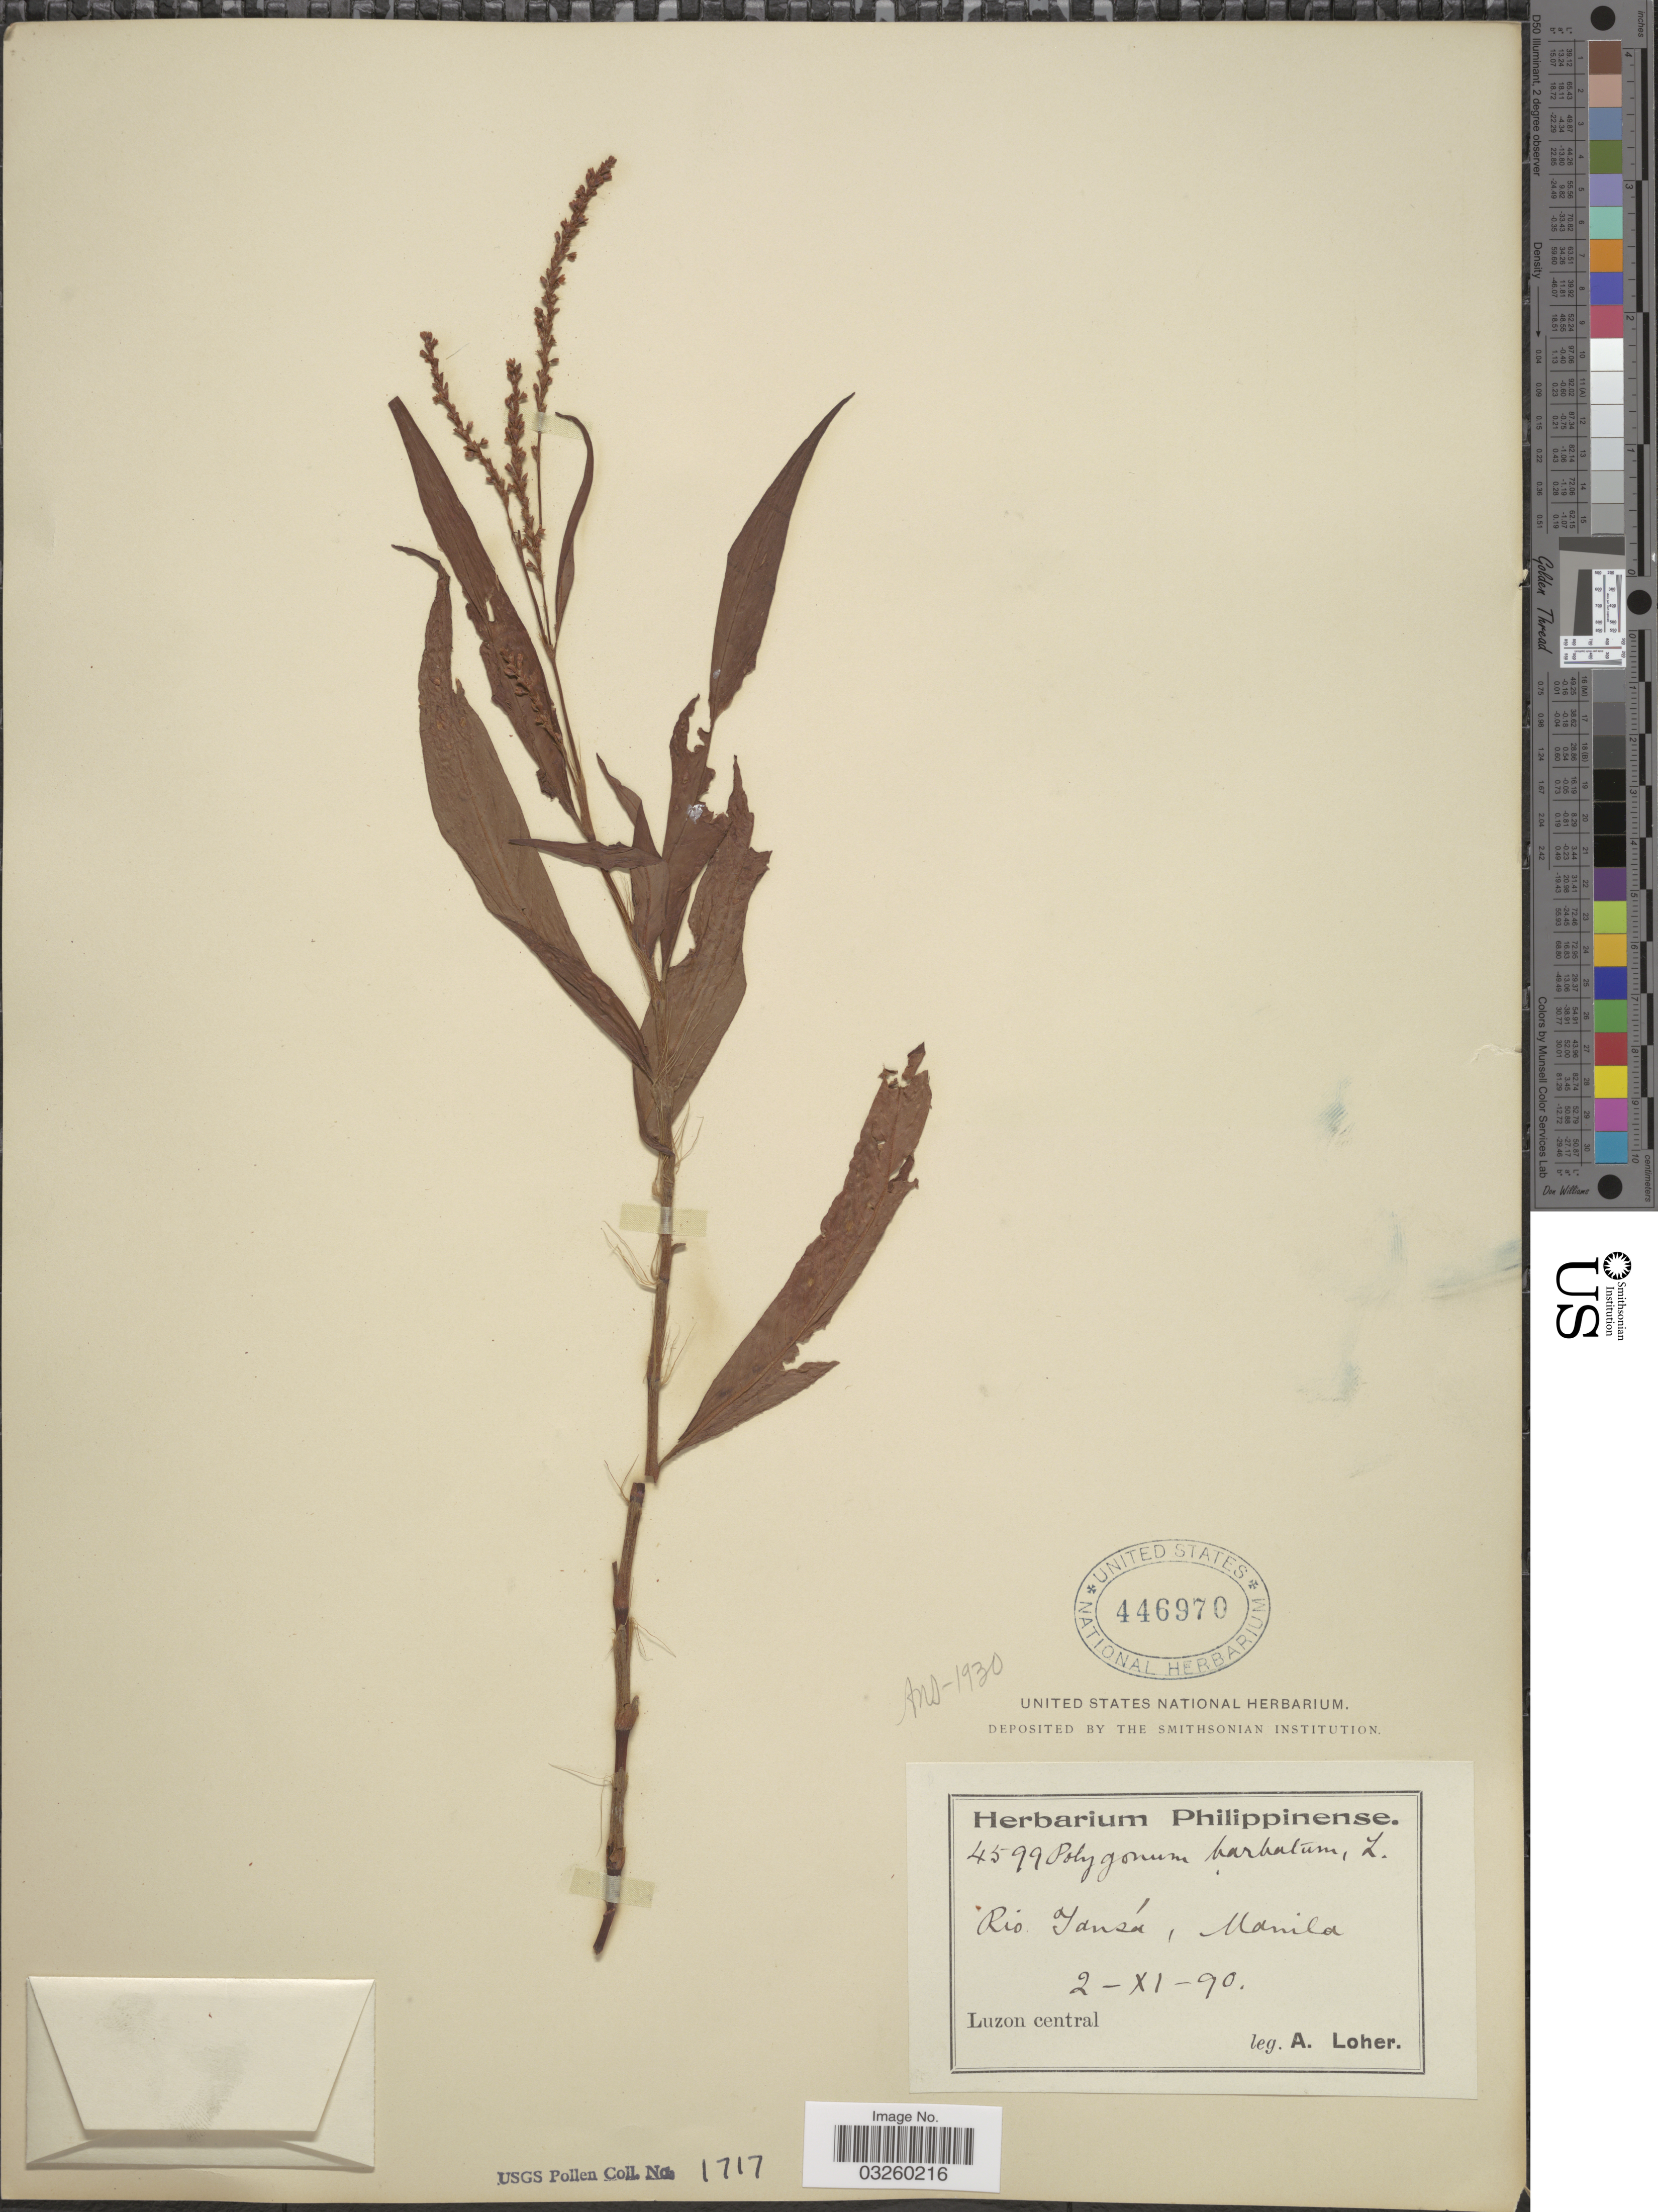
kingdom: Plantae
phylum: Tracheophyta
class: Magnoliopsida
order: Caryophyllales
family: Polygonaceae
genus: Polygonum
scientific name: Polygonum barbatum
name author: L.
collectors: A. Loher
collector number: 4599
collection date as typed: Transcribed d/m/y: 2/11/90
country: Philippines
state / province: Central Luzon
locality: Rio Tanzá, Manila. Luzon Central.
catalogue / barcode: US 446970